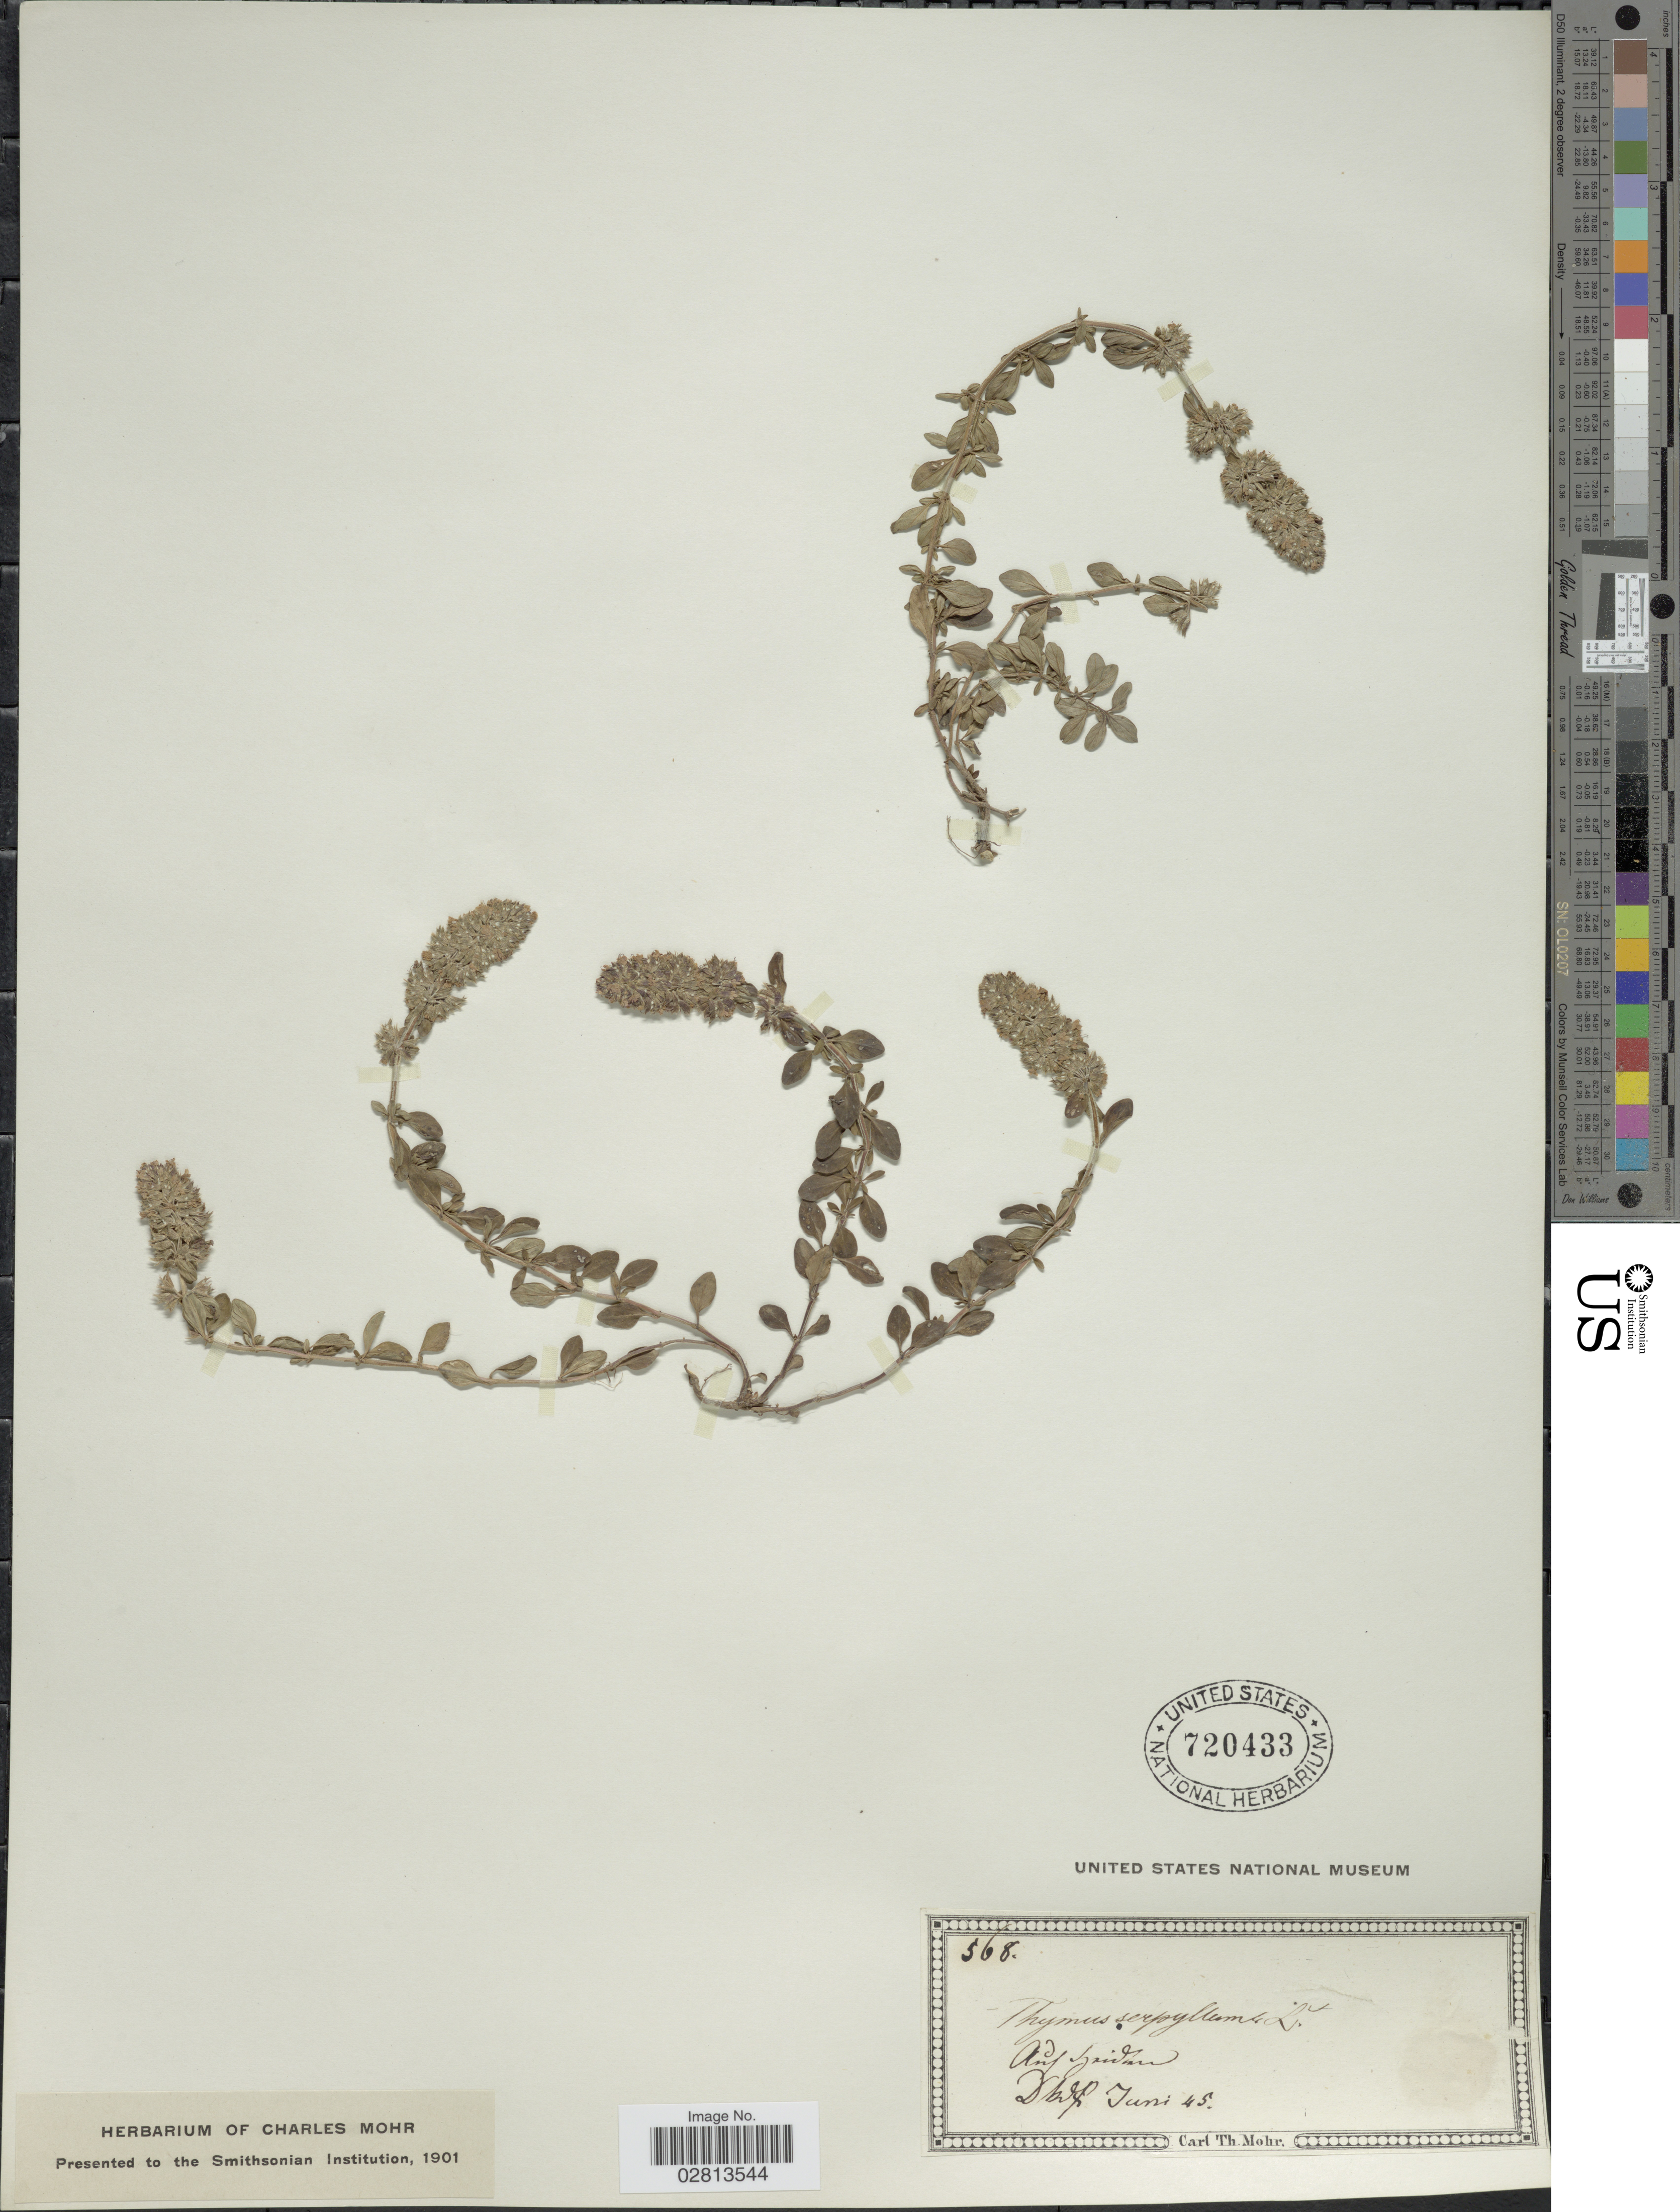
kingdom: Plantae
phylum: Tracheophyta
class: Magnoliopsida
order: Lamiales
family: Lamiaceae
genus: Thymus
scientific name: Thymus serpyllum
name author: L.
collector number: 568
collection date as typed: Transcribed d/m/y: /6/45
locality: Auf Spidan. [interpreted]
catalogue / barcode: US 720433